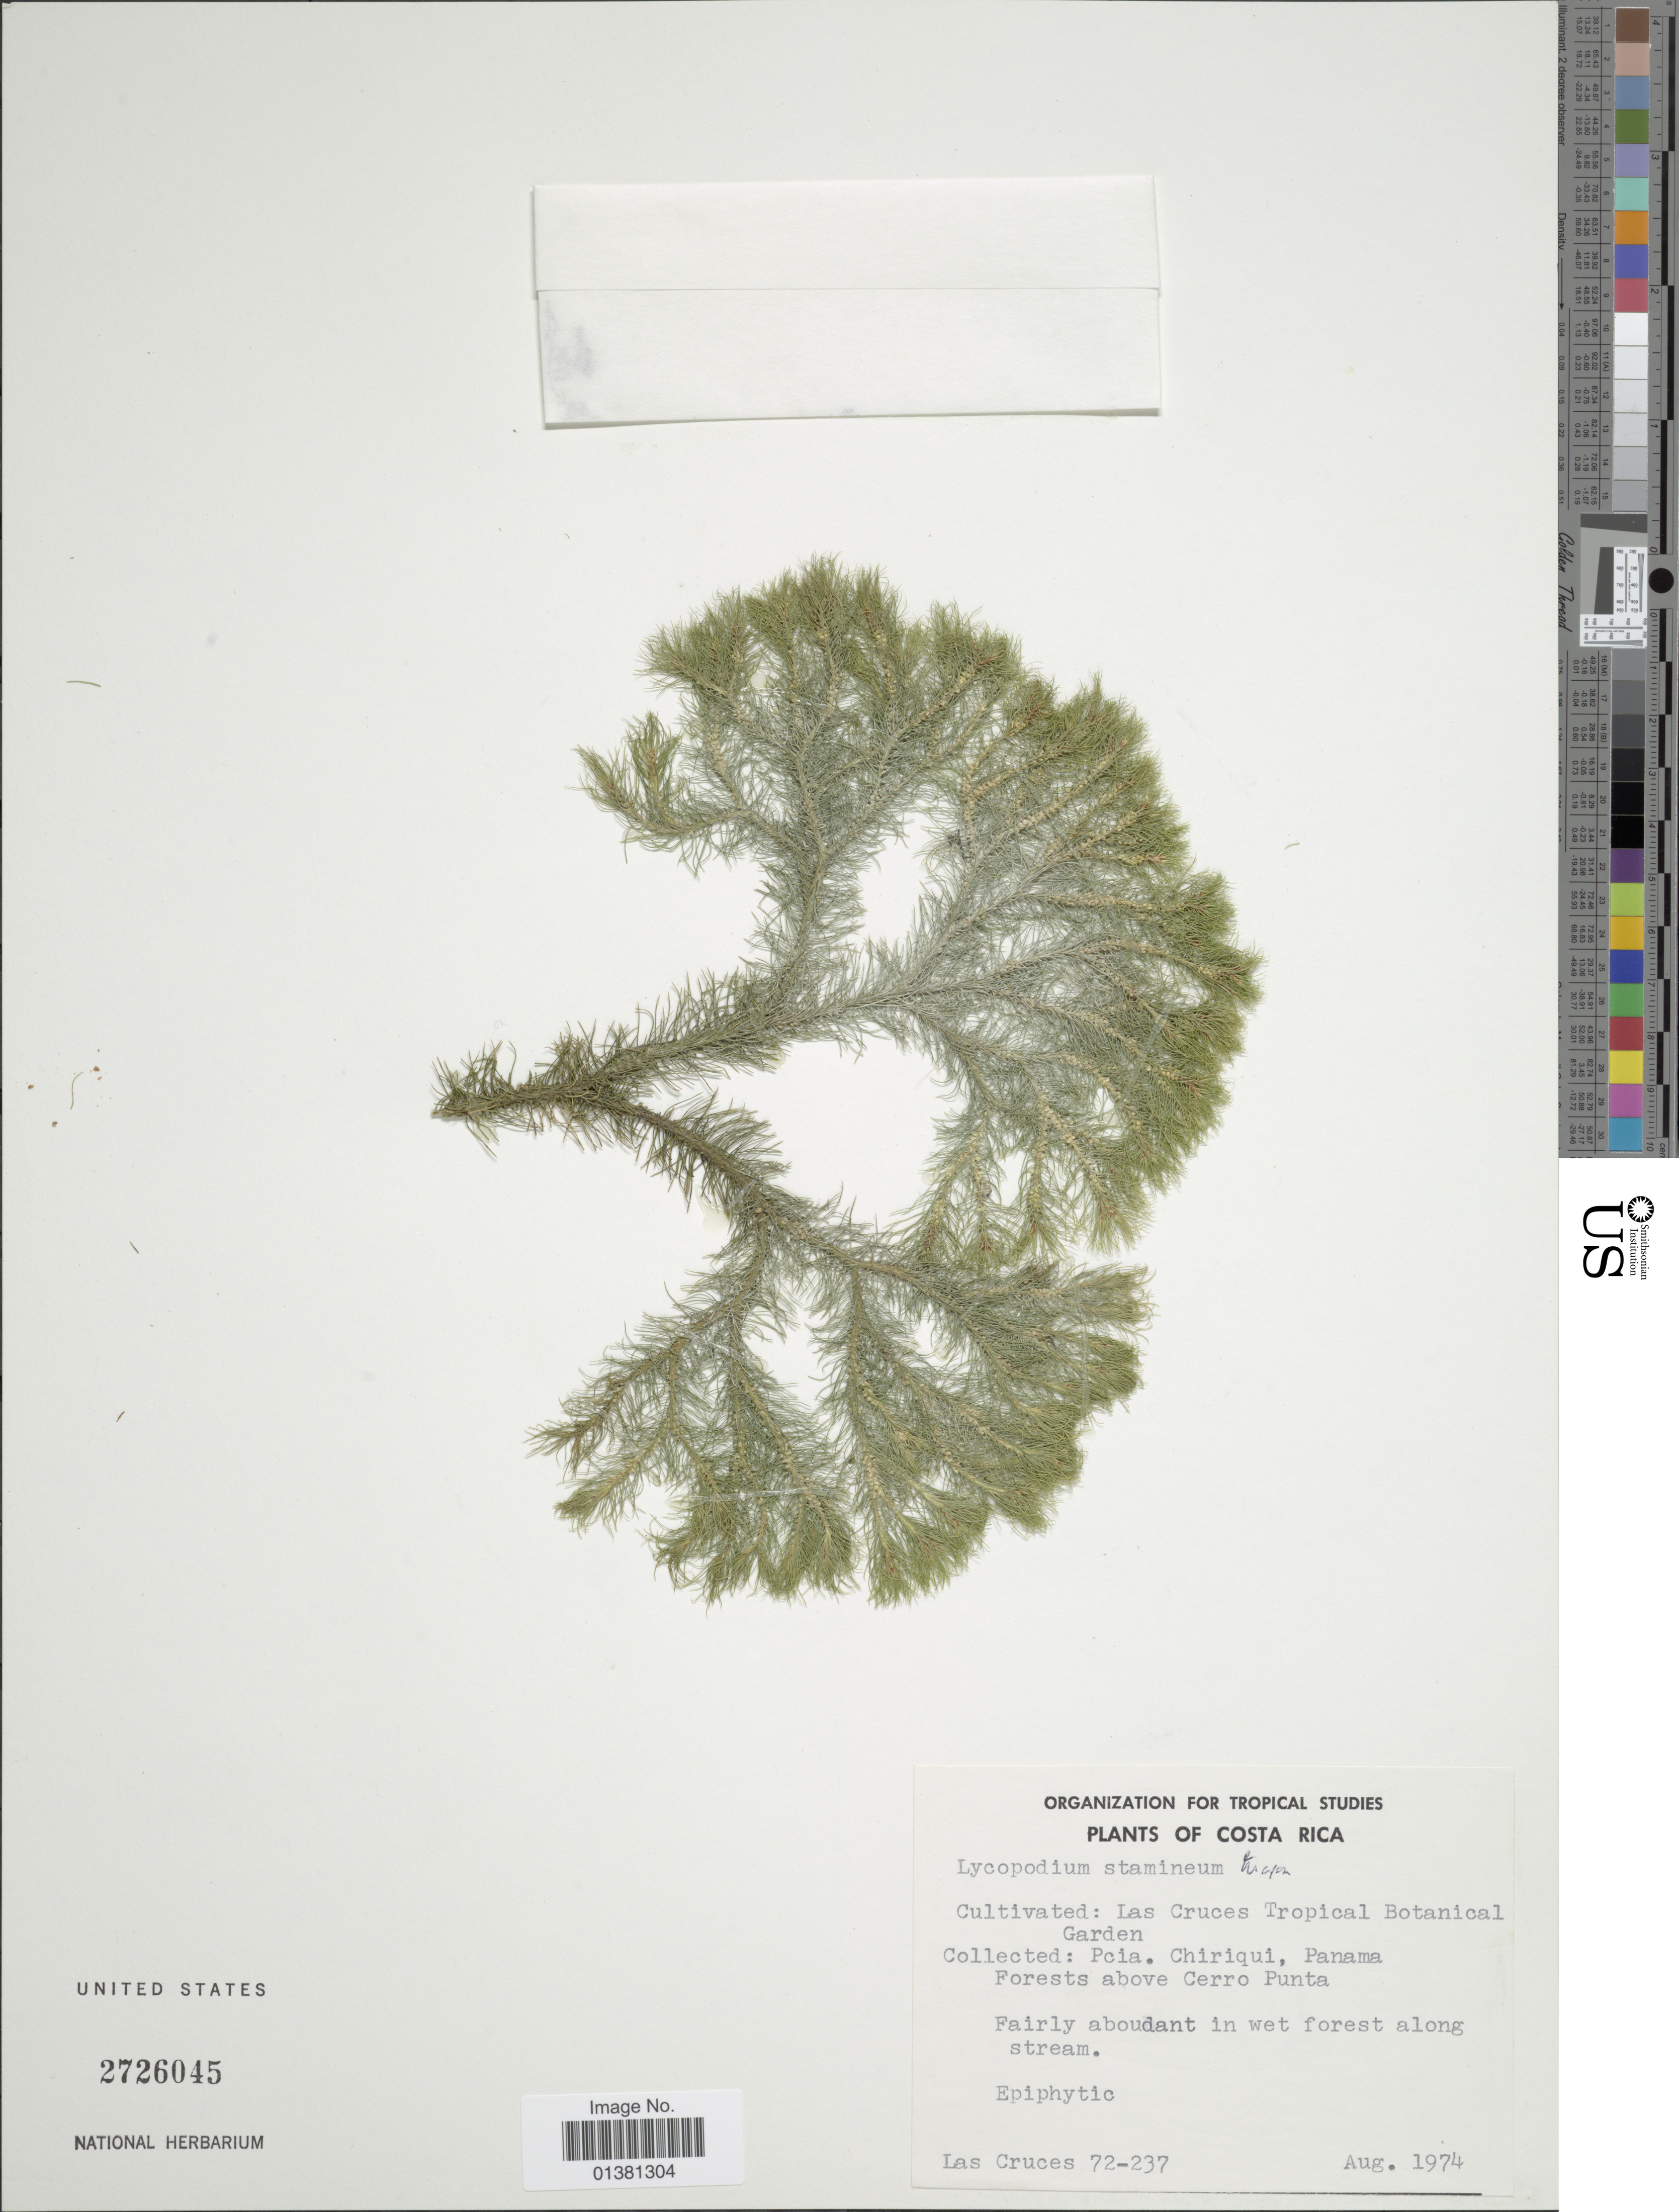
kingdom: Plantae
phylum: Tracheophyta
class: Lycopodiopsida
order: Lycopodiales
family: Lycopodiaceae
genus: Phlegmariurus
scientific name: Phlegmariurus wilsonii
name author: (Underw. & F.E. Lloyd) B. Øllg.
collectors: Las Cruces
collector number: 72-237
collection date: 1974-08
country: Panama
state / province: Chiriqui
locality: Cultivated: Las Cruces Tropical Botanical Garden.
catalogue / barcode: US 2726045